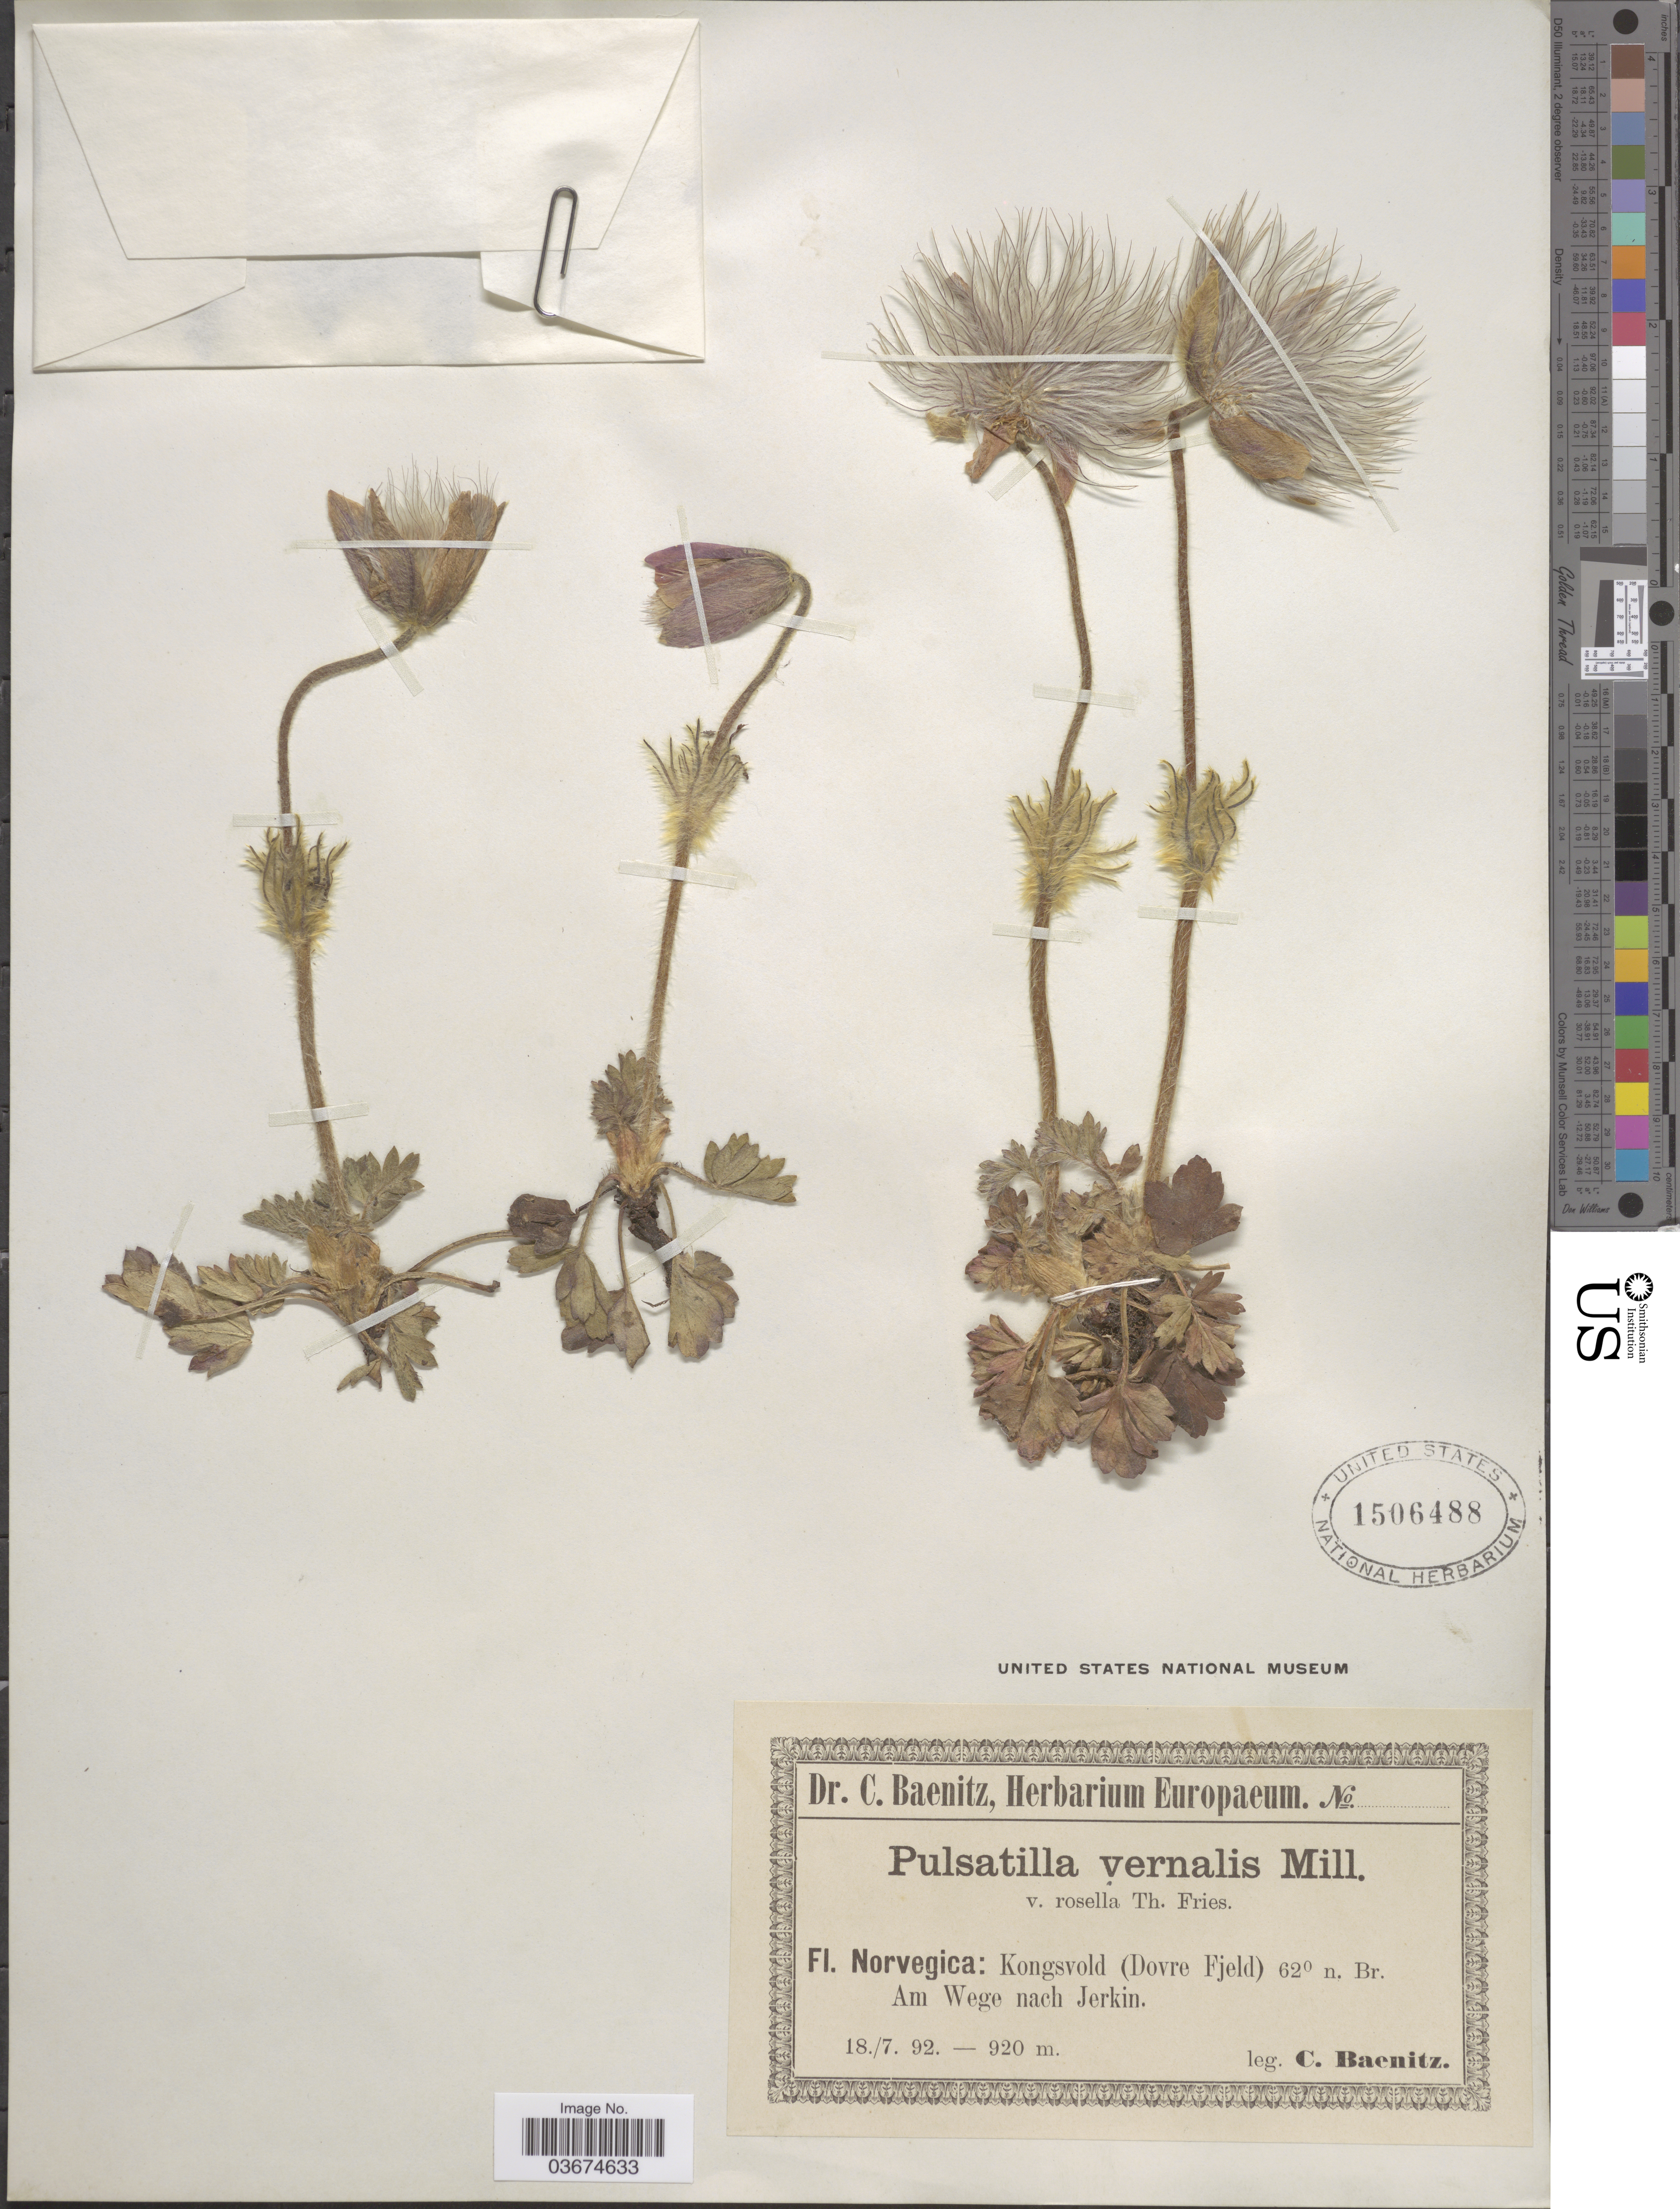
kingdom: Plantae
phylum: Tracheophyta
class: Magnoliopsida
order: Ranunculales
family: Ranunculaceae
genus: Pulsatilla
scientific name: Pulsatilla vernalis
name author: (L.) Mill.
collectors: C. G. Baenitz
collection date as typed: Transcribed d/m/y: 18/7/92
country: Norway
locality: Norvegica: Kongsvold (Dovre Fjeld) 62º n. Br. Am Wege nach Jerkin.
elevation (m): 920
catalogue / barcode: US 1506488